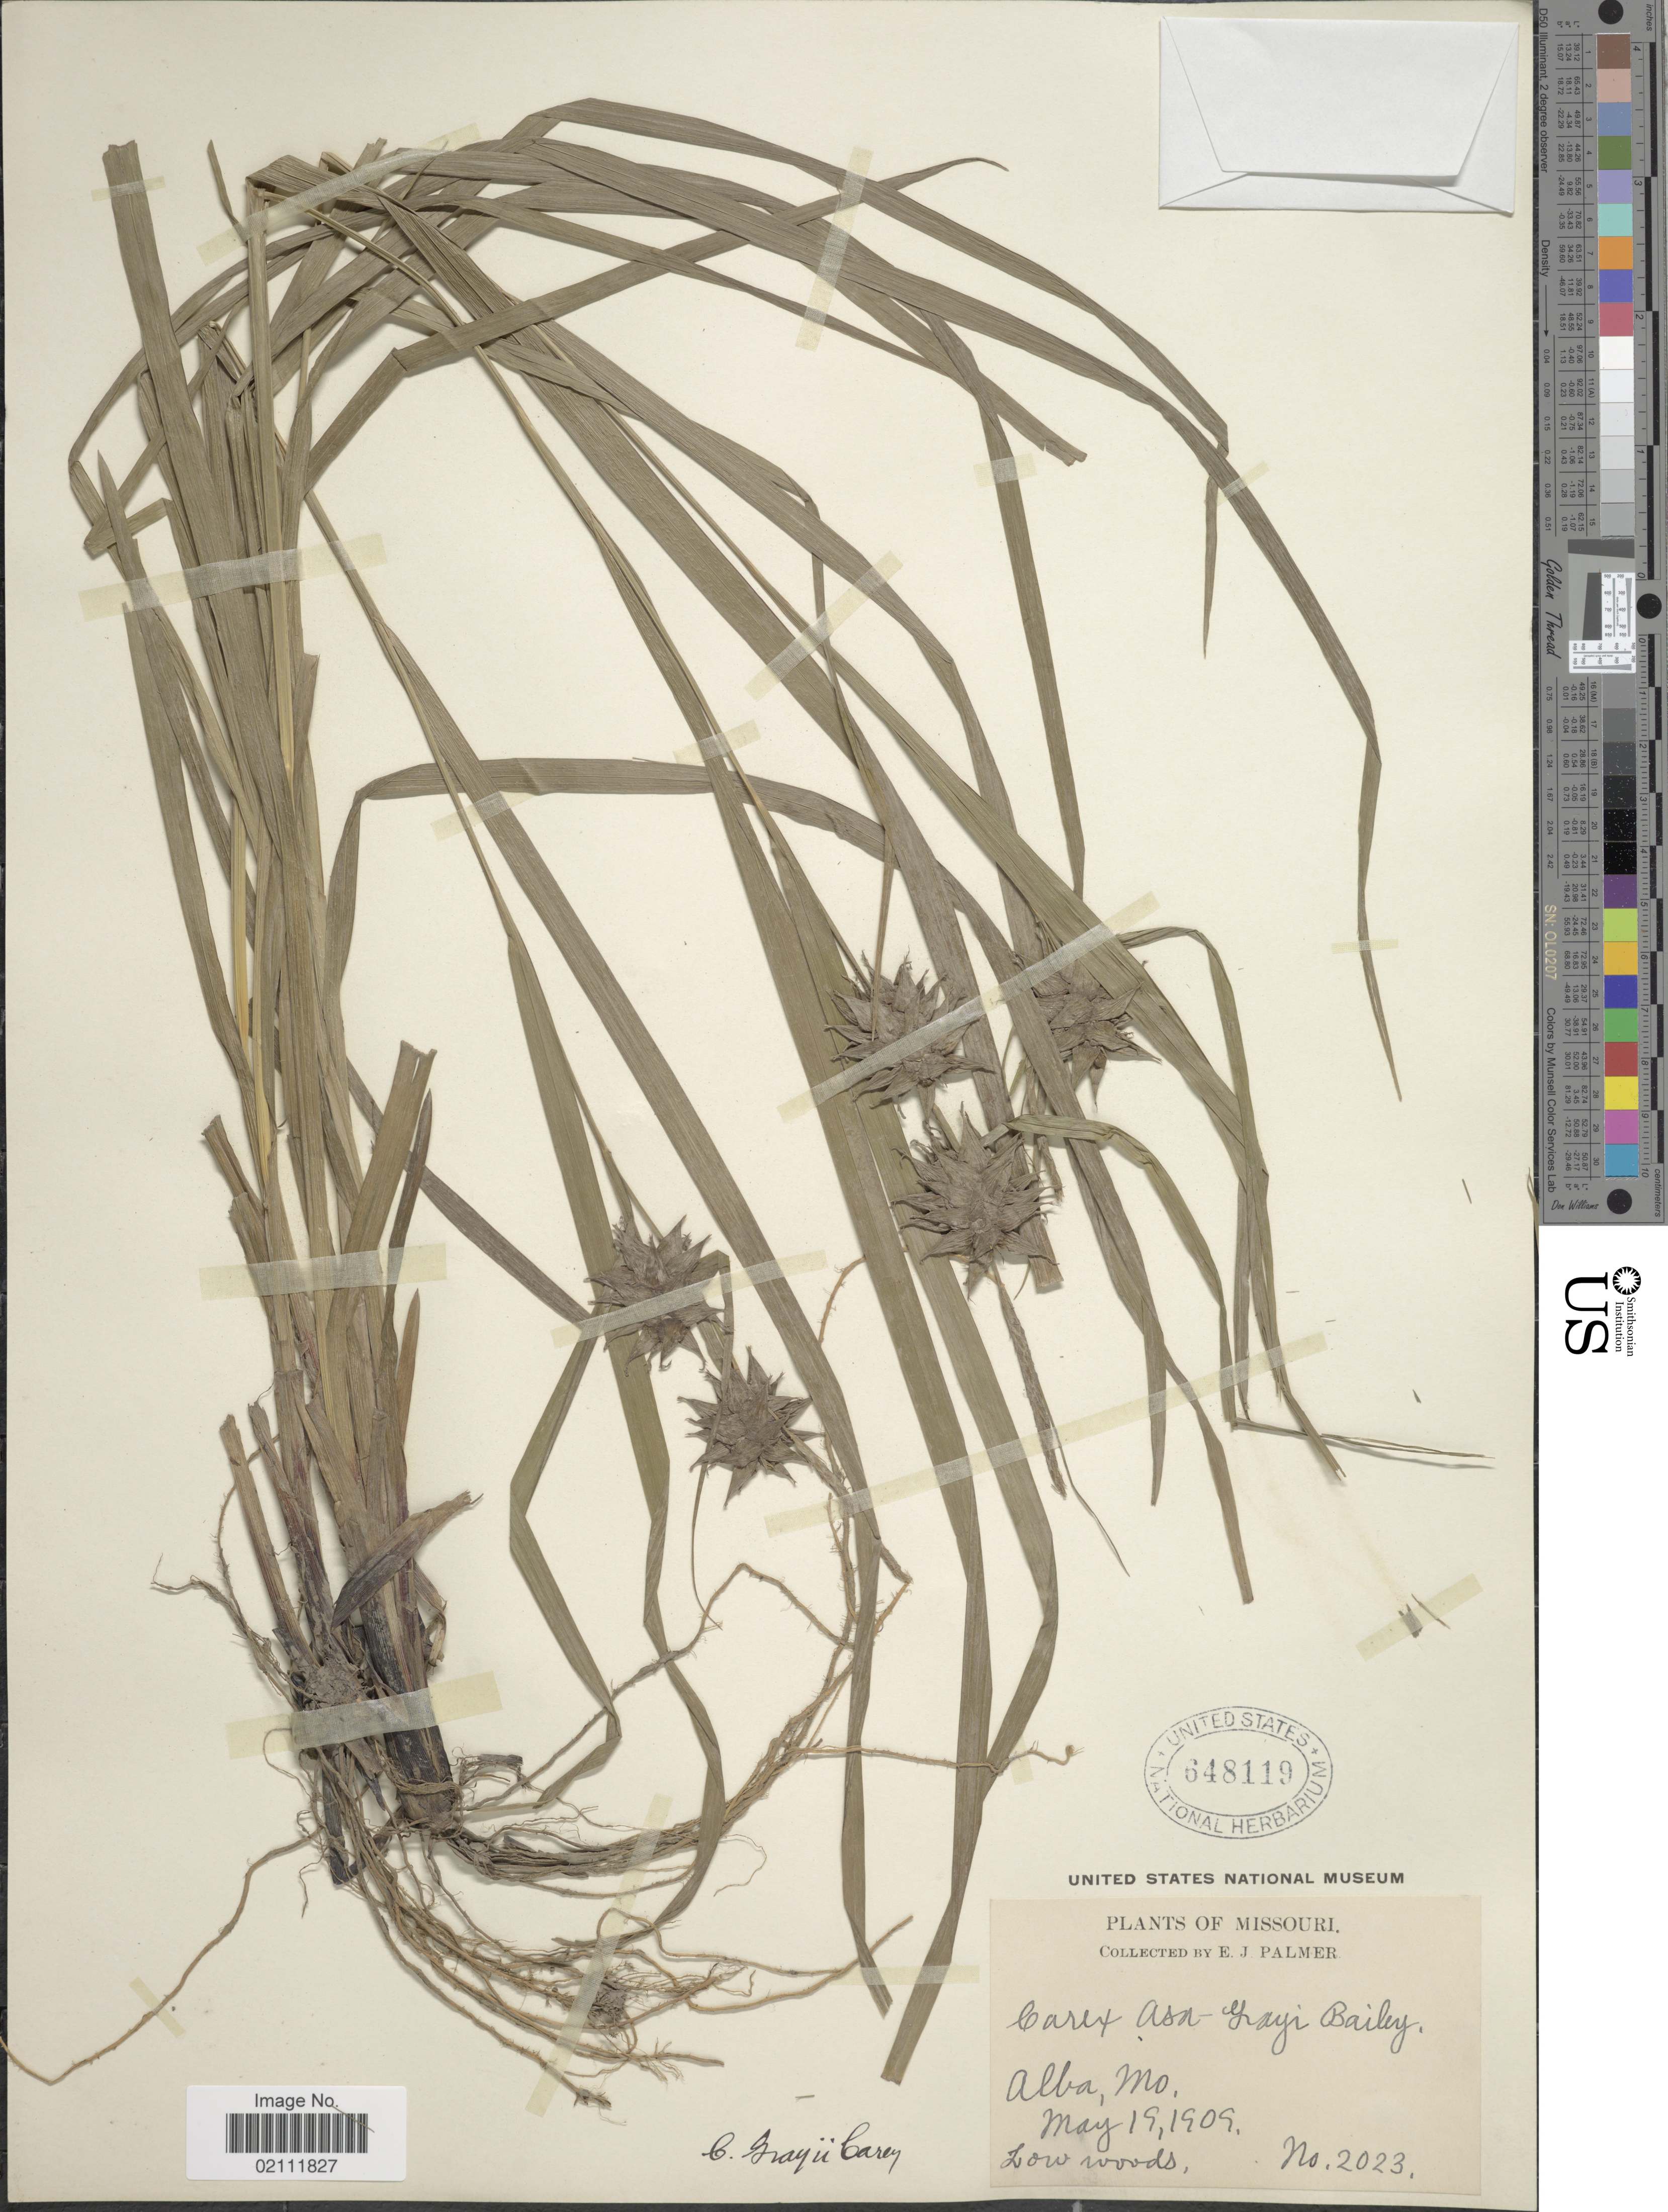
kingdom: Plantae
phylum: Tracheophyta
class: Liliopsida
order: Poales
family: Cyperaceae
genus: Carex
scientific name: Carex grayi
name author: J. Carey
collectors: E. J. Palmer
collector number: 2023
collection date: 1909-05-19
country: United States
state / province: Missouri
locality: Alba, low woods.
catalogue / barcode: US 648119